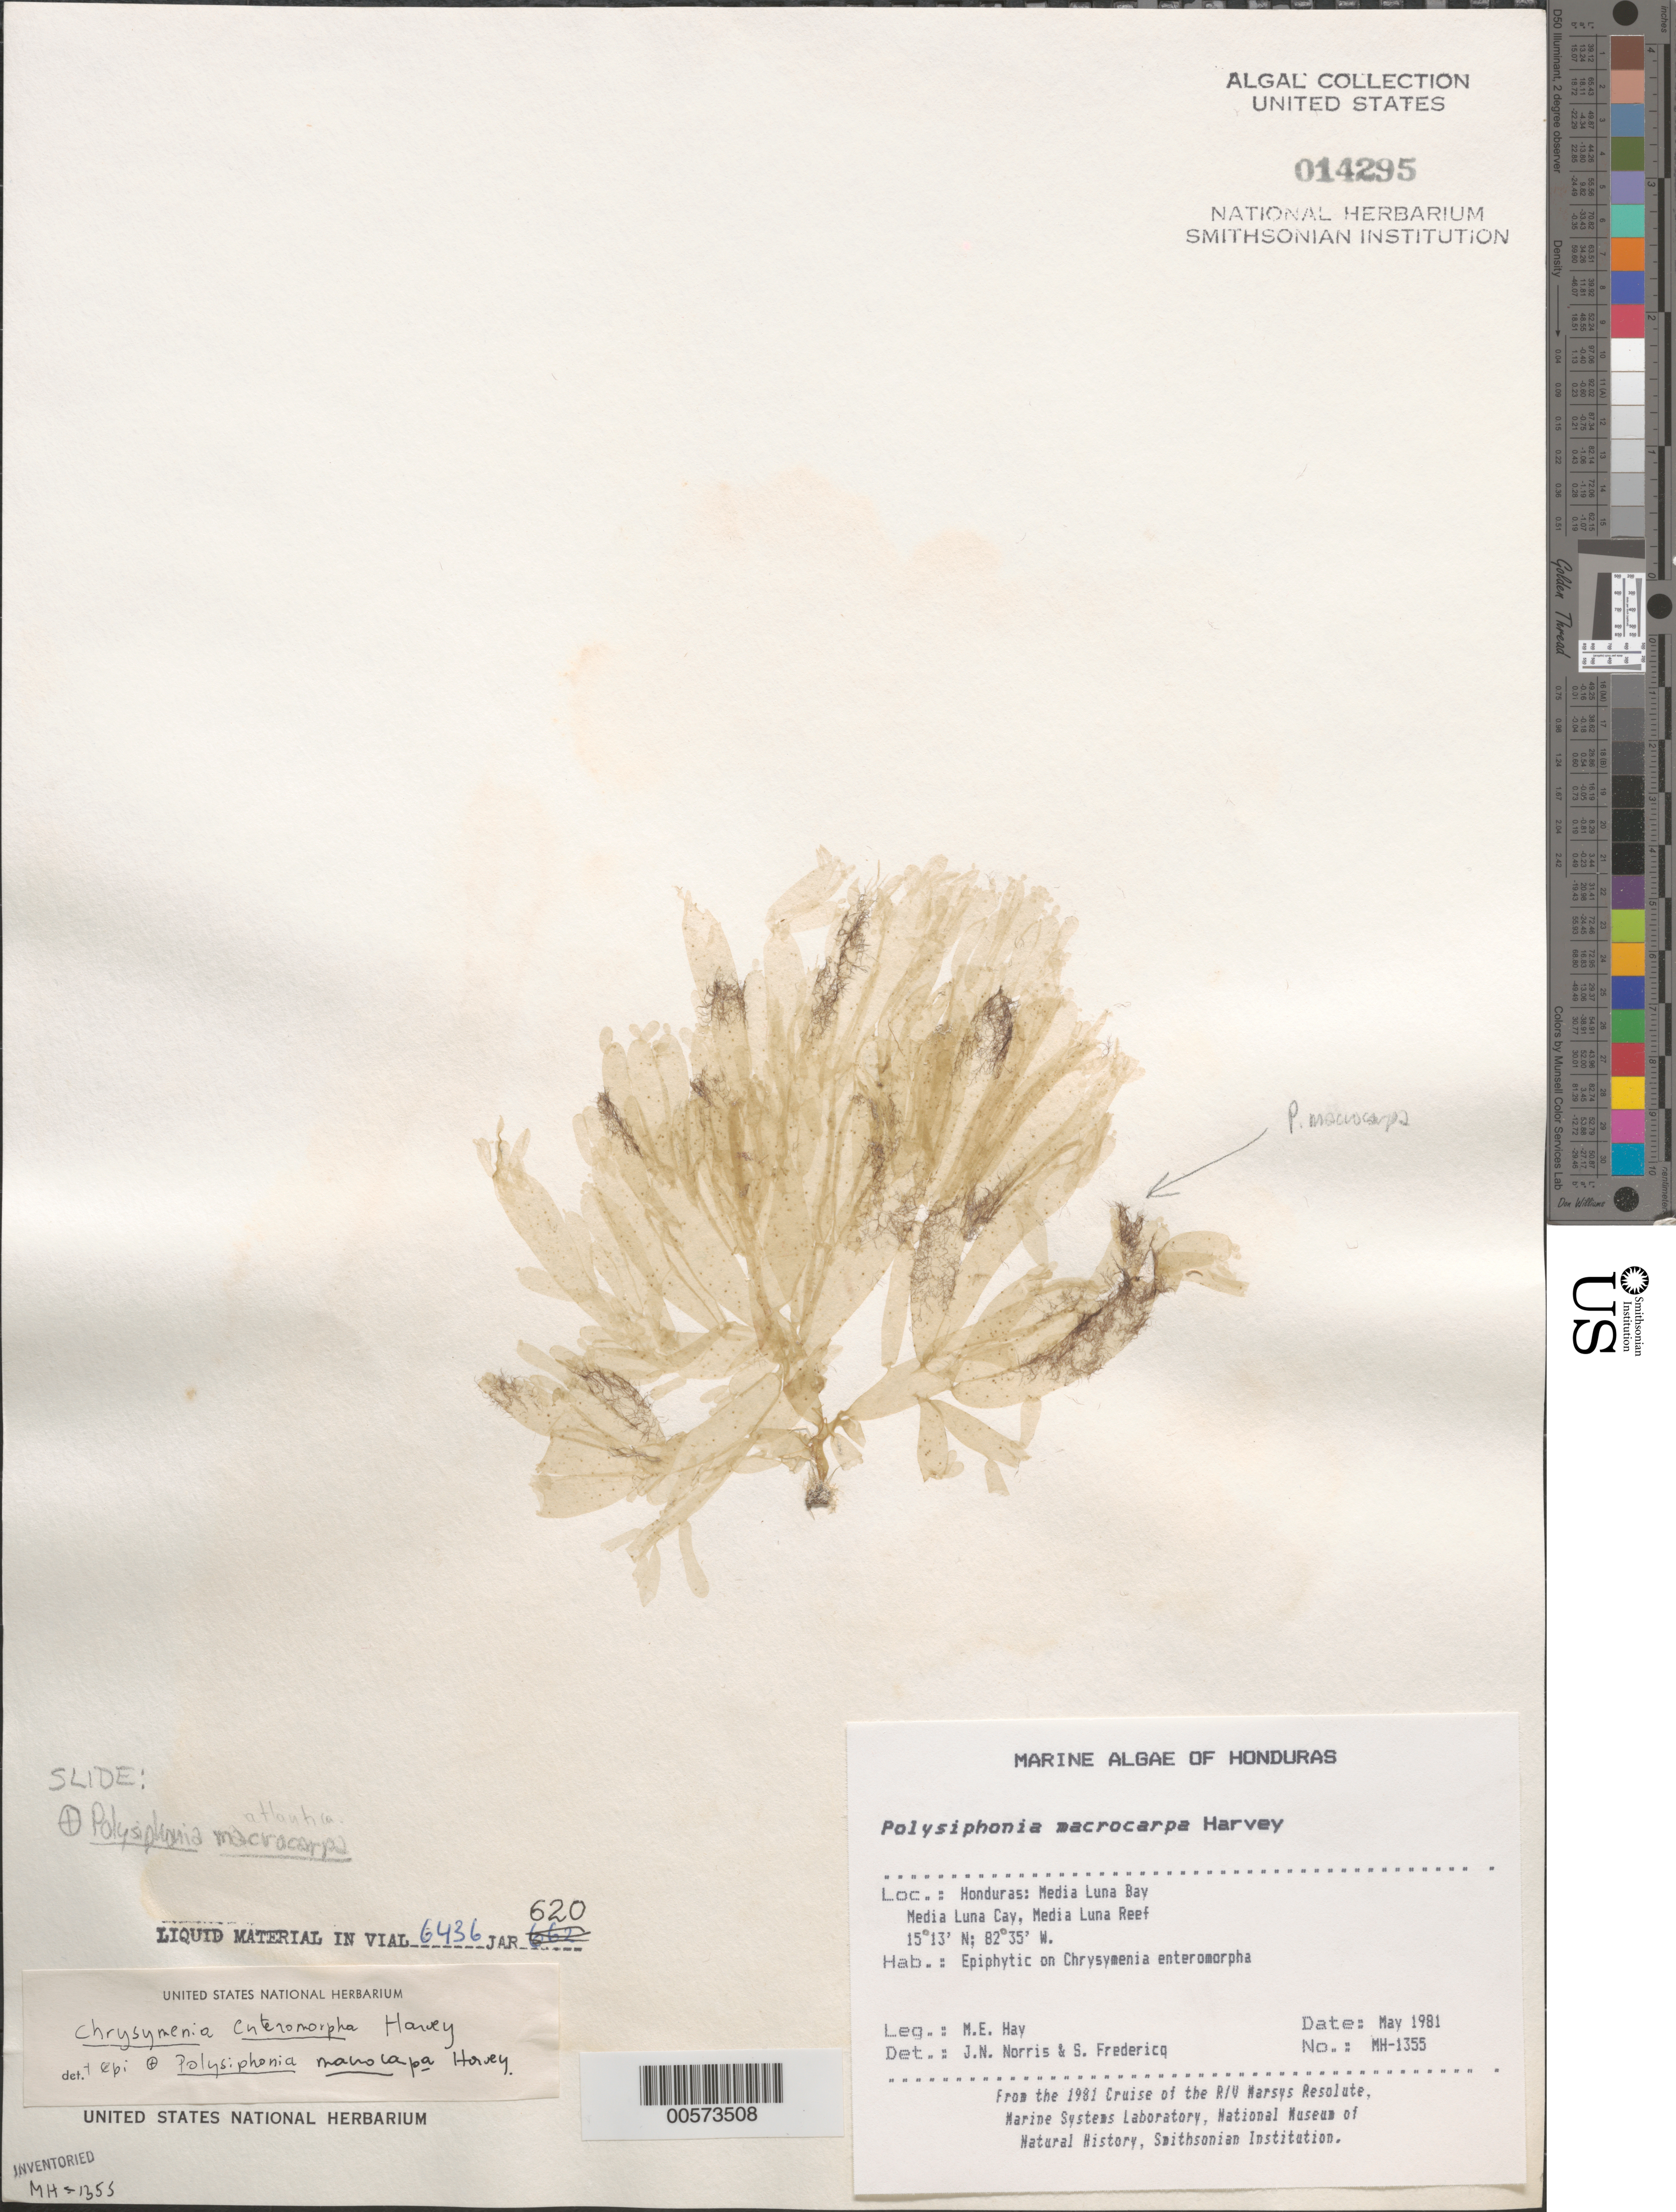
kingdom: Plantae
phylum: Rhodophyta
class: Florideophyceae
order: Ceramiales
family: Rhodomelaceae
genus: Polysiphonia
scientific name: Polysiphonia macrocarpa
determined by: Norris, J. N.; Fredericq, S.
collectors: M. E. Hay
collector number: MEH-1355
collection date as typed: May 1981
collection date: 1981-05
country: Honduras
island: Media Luna Cay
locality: Media Luna Bay, Media Luna Reef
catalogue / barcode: US 14295